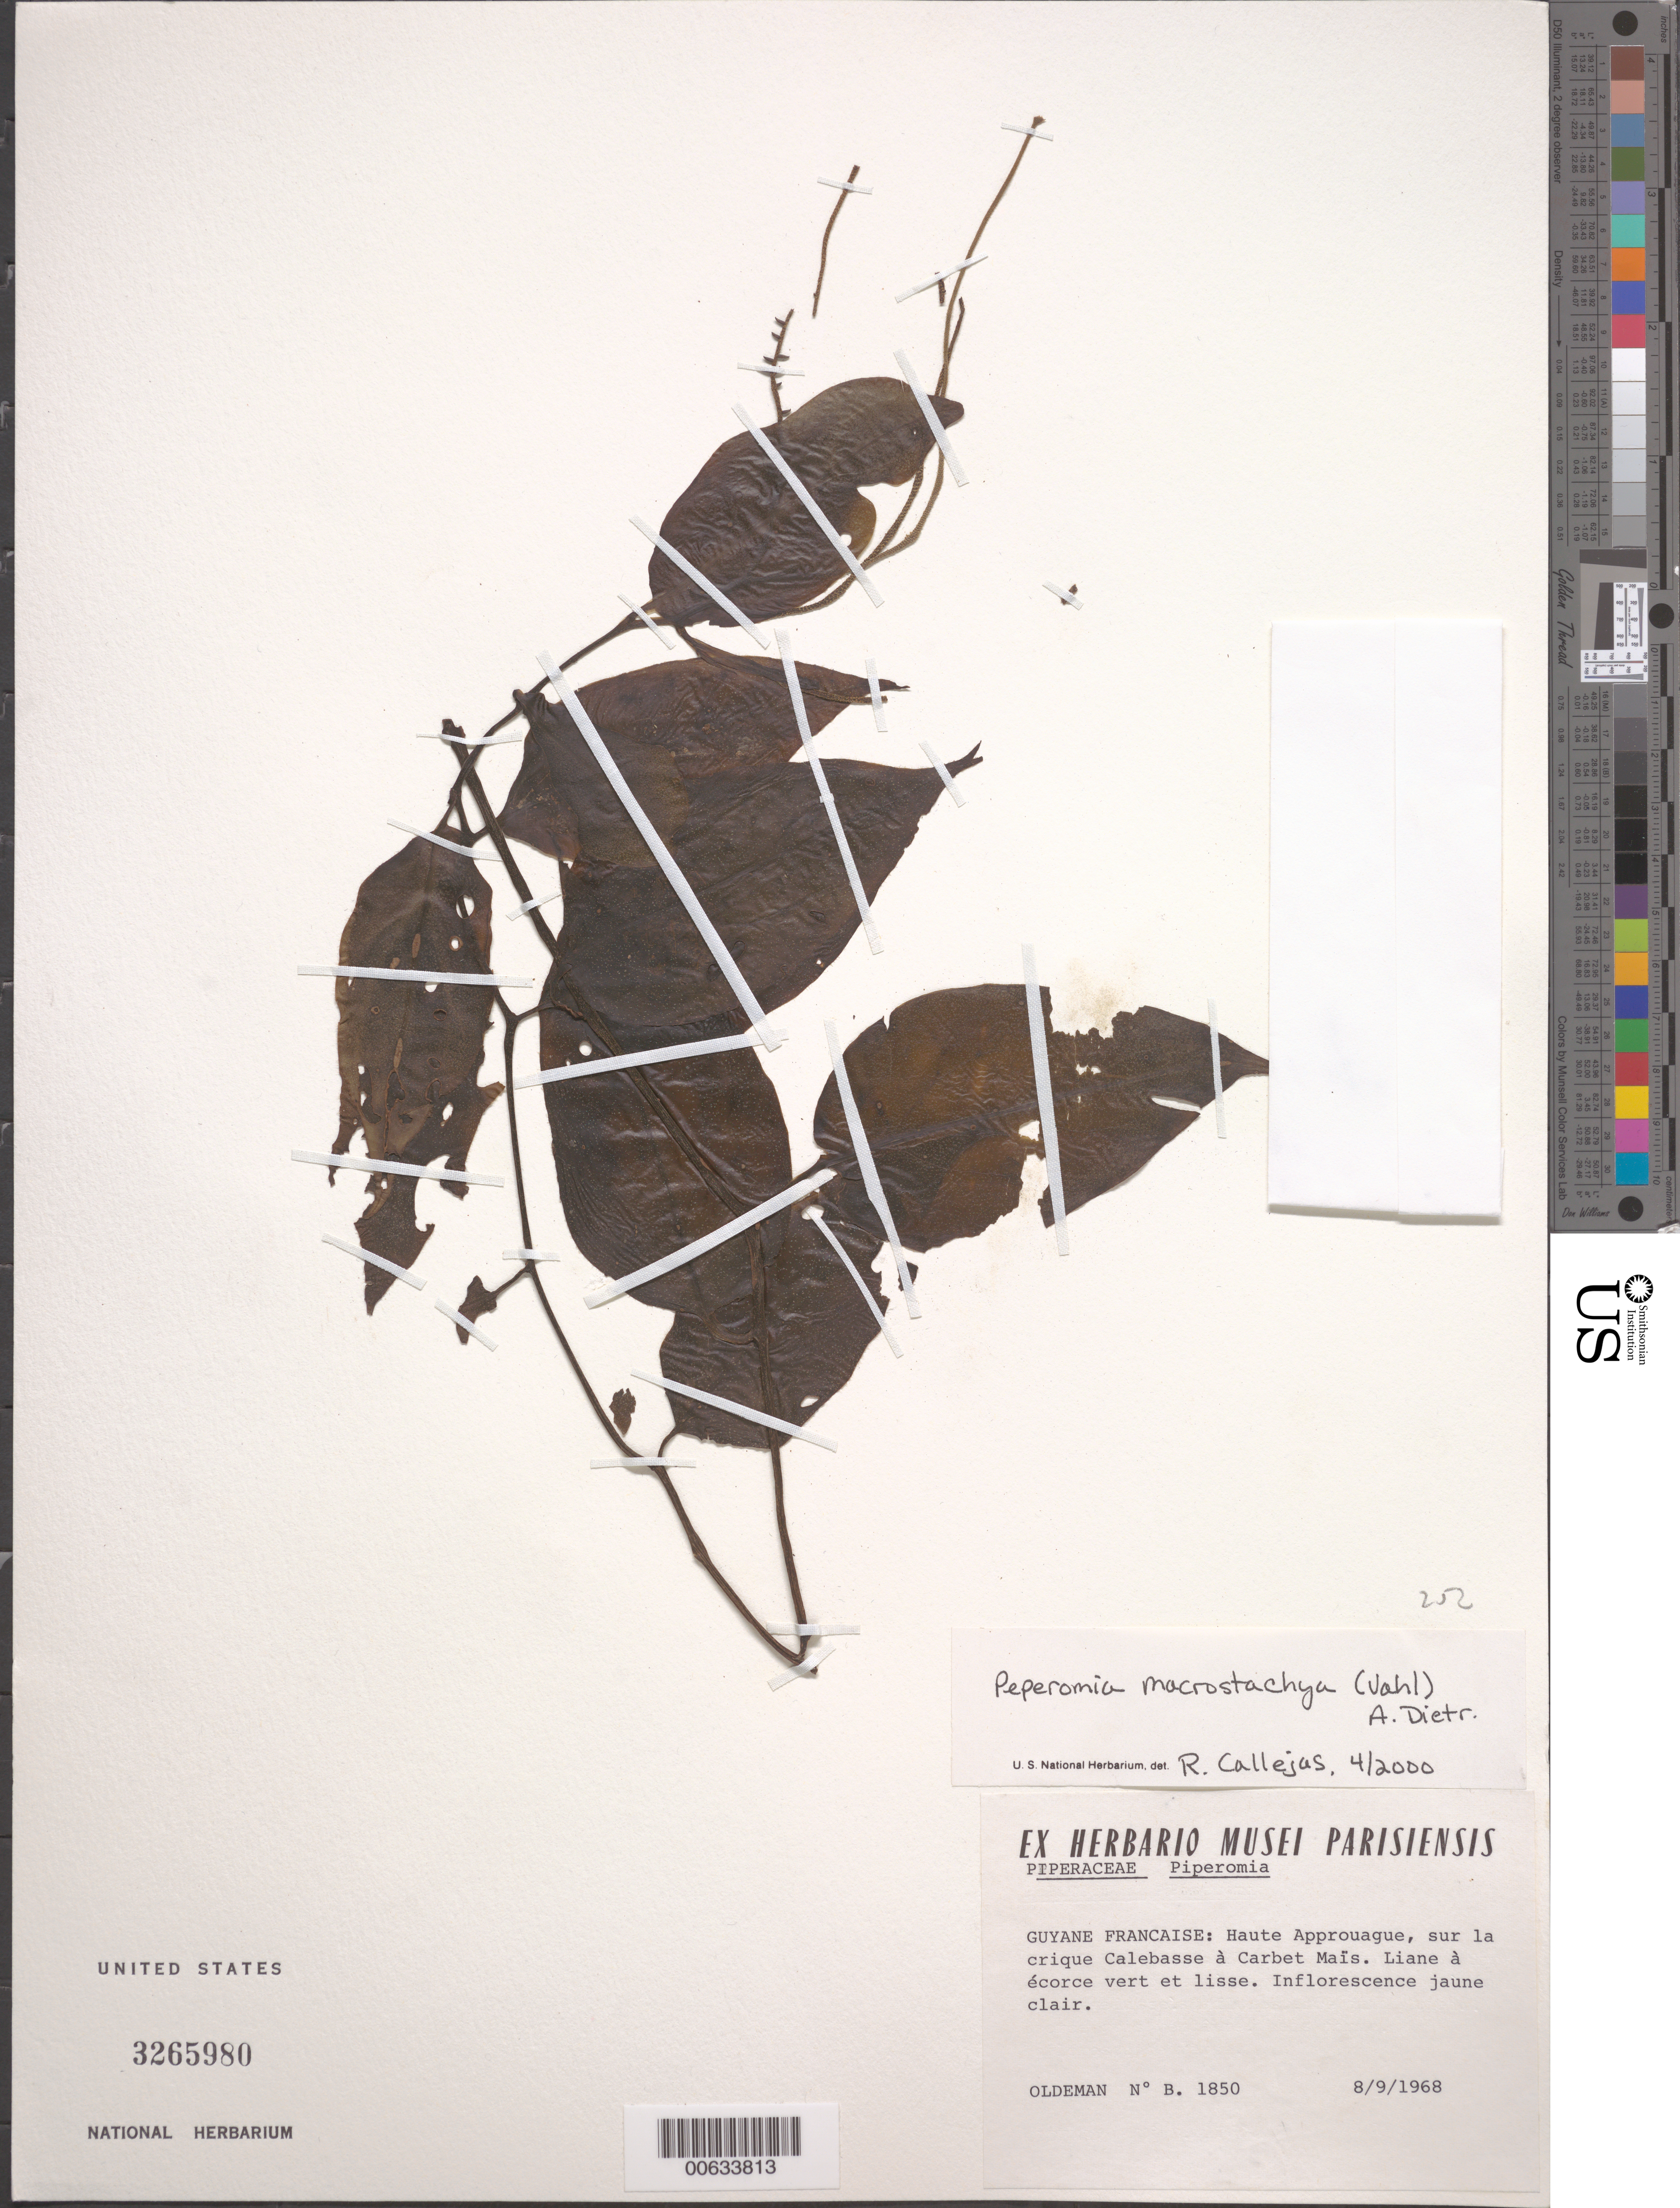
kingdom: Plantae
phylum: Tracheophyta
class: Magnoliopsida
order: Piperales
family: Piperaceae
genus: Piper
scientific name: Piper macrostachya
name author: (Vahl) A. Dietr.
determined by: Callejas, Ricardo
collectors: R. Oldeman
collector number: B 1850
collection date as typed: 8-Sep-68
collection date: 1968-09-08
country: French Guiana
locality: Crique Calebasse à Carbet Maïs, Haute Approuague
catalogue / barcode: US 3265980